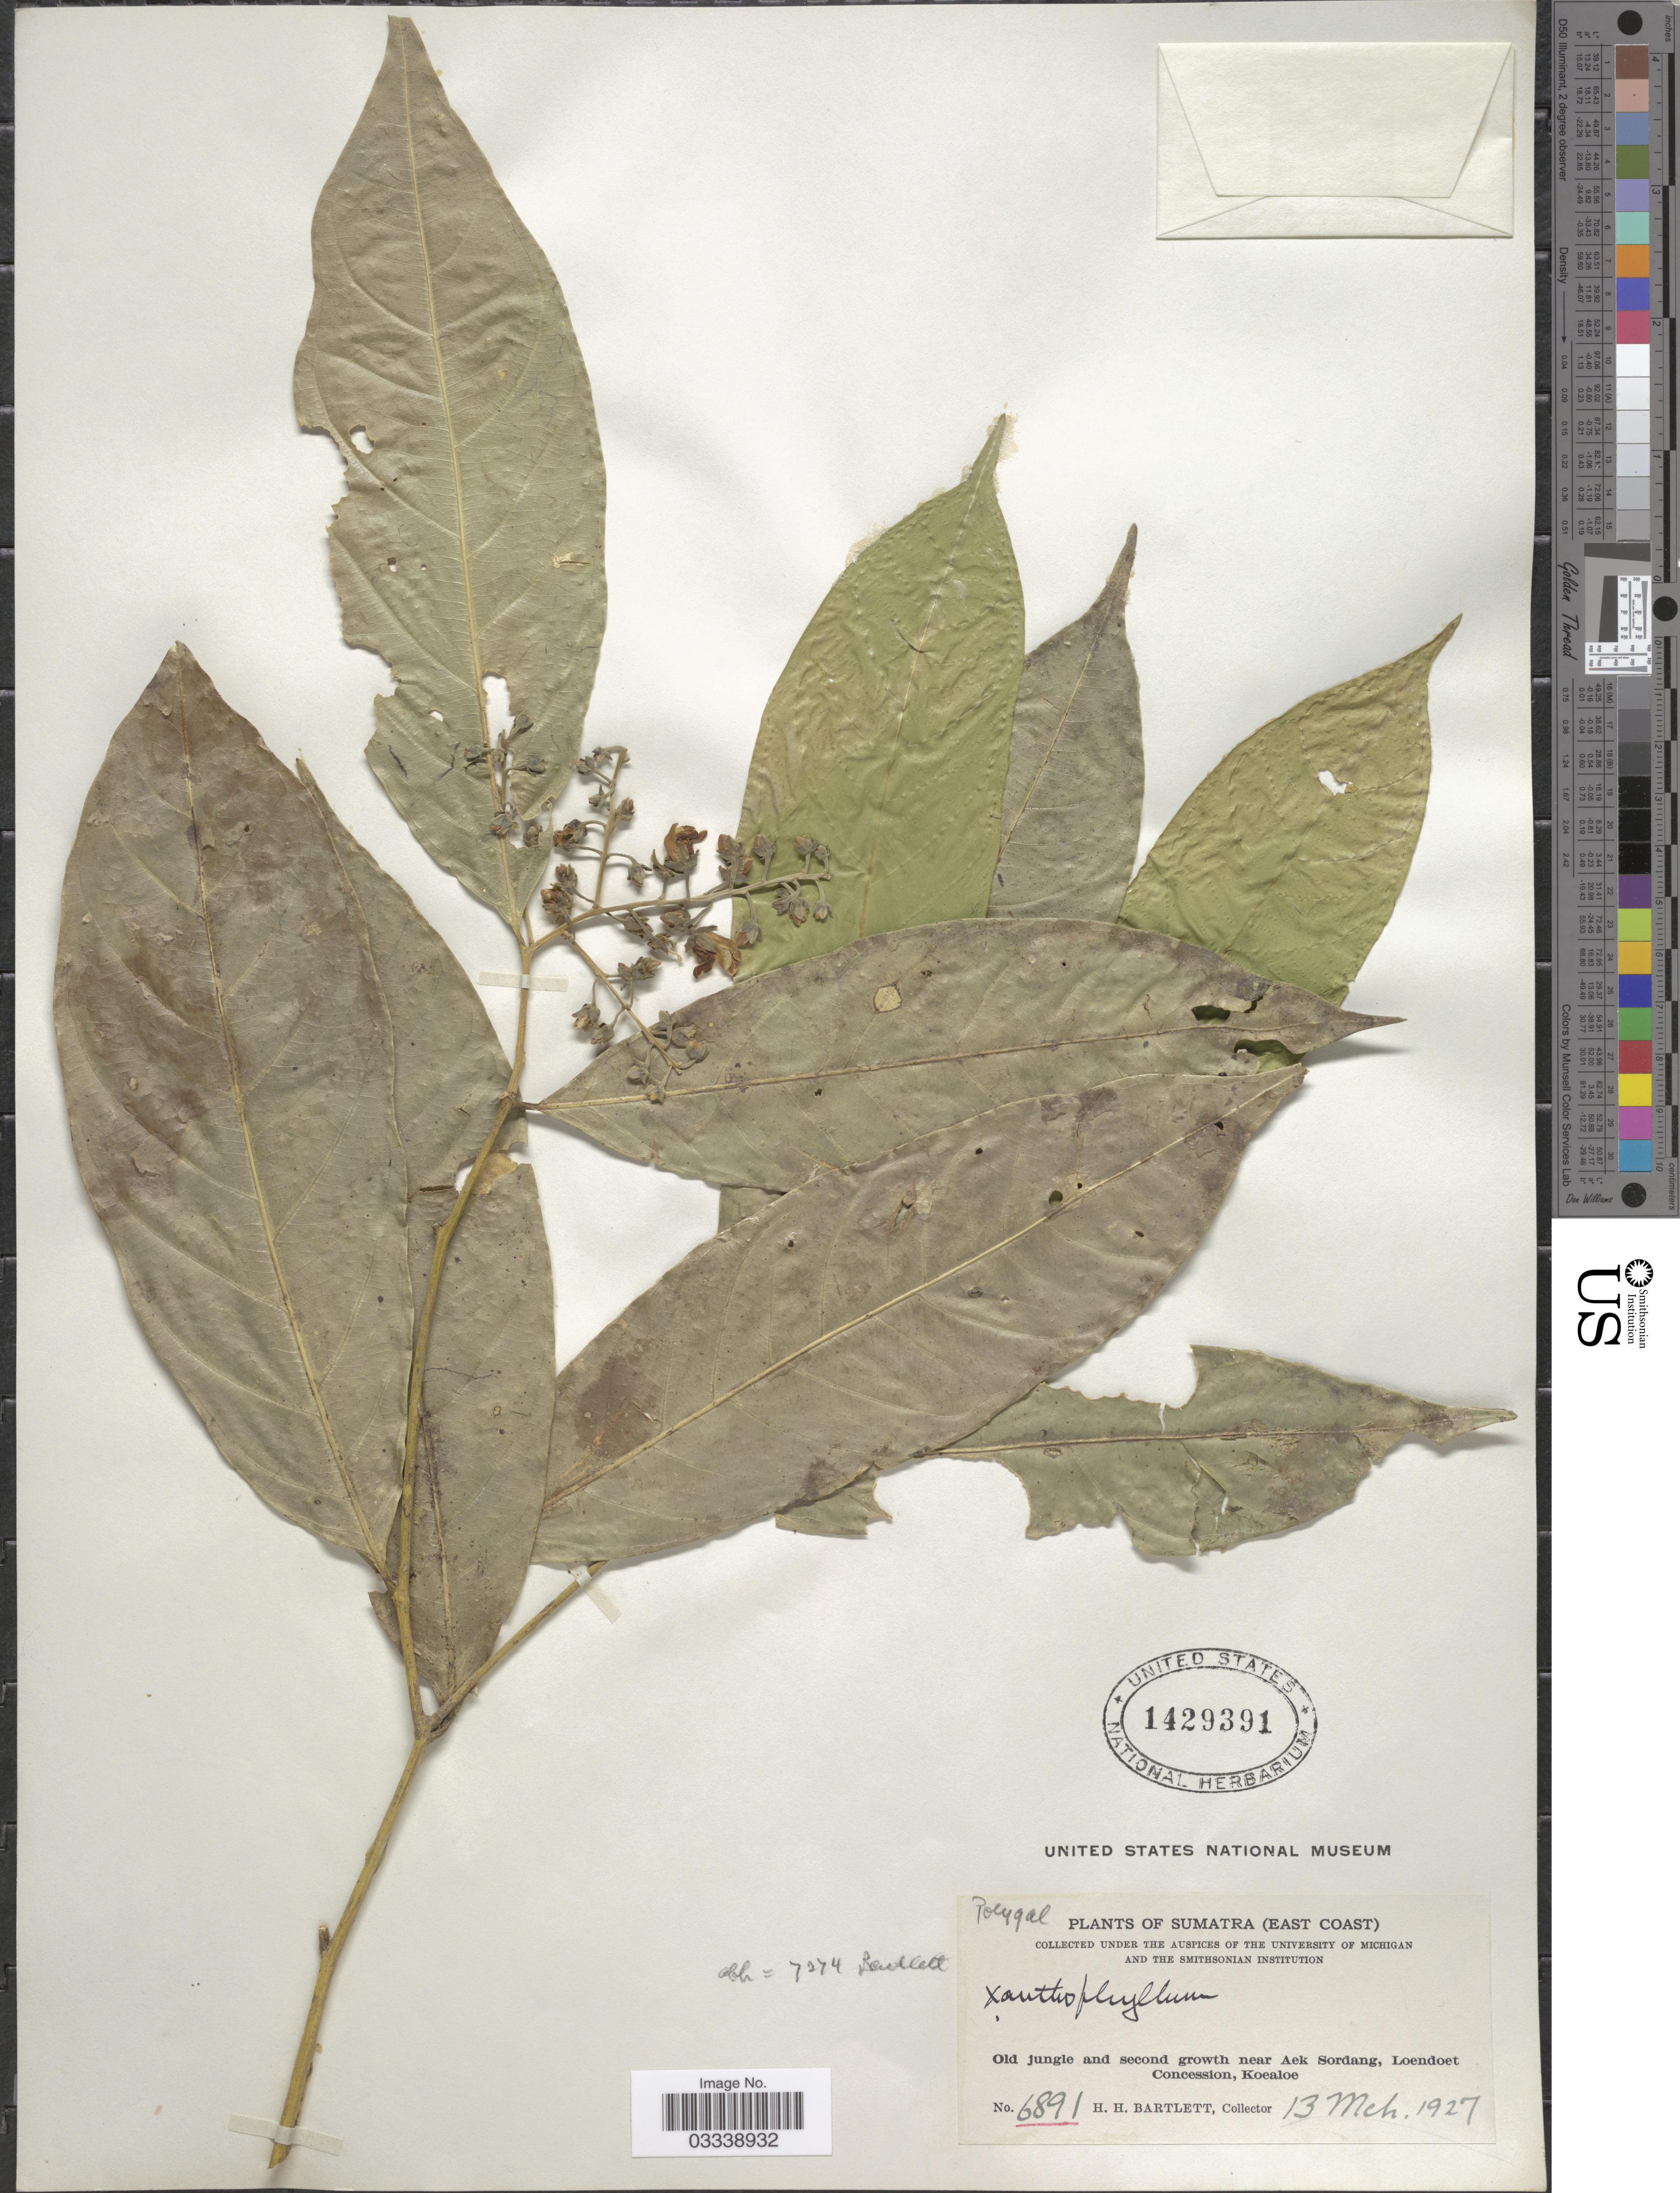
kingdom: Plantae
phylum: Tracheophyta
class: Magnoliopsida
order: Fabales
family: Polygalaceae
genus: Xanthophyllum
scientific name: Xanthophyllum sp.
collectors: H. H. Bartlett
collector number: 6891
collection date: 1927-03-13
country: Indonesia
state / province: Sumatra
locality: (East Coast). Old jungle and second growth near Aek Sordang, Loendoet Concession, Koealoe.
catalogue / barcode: US 1429391